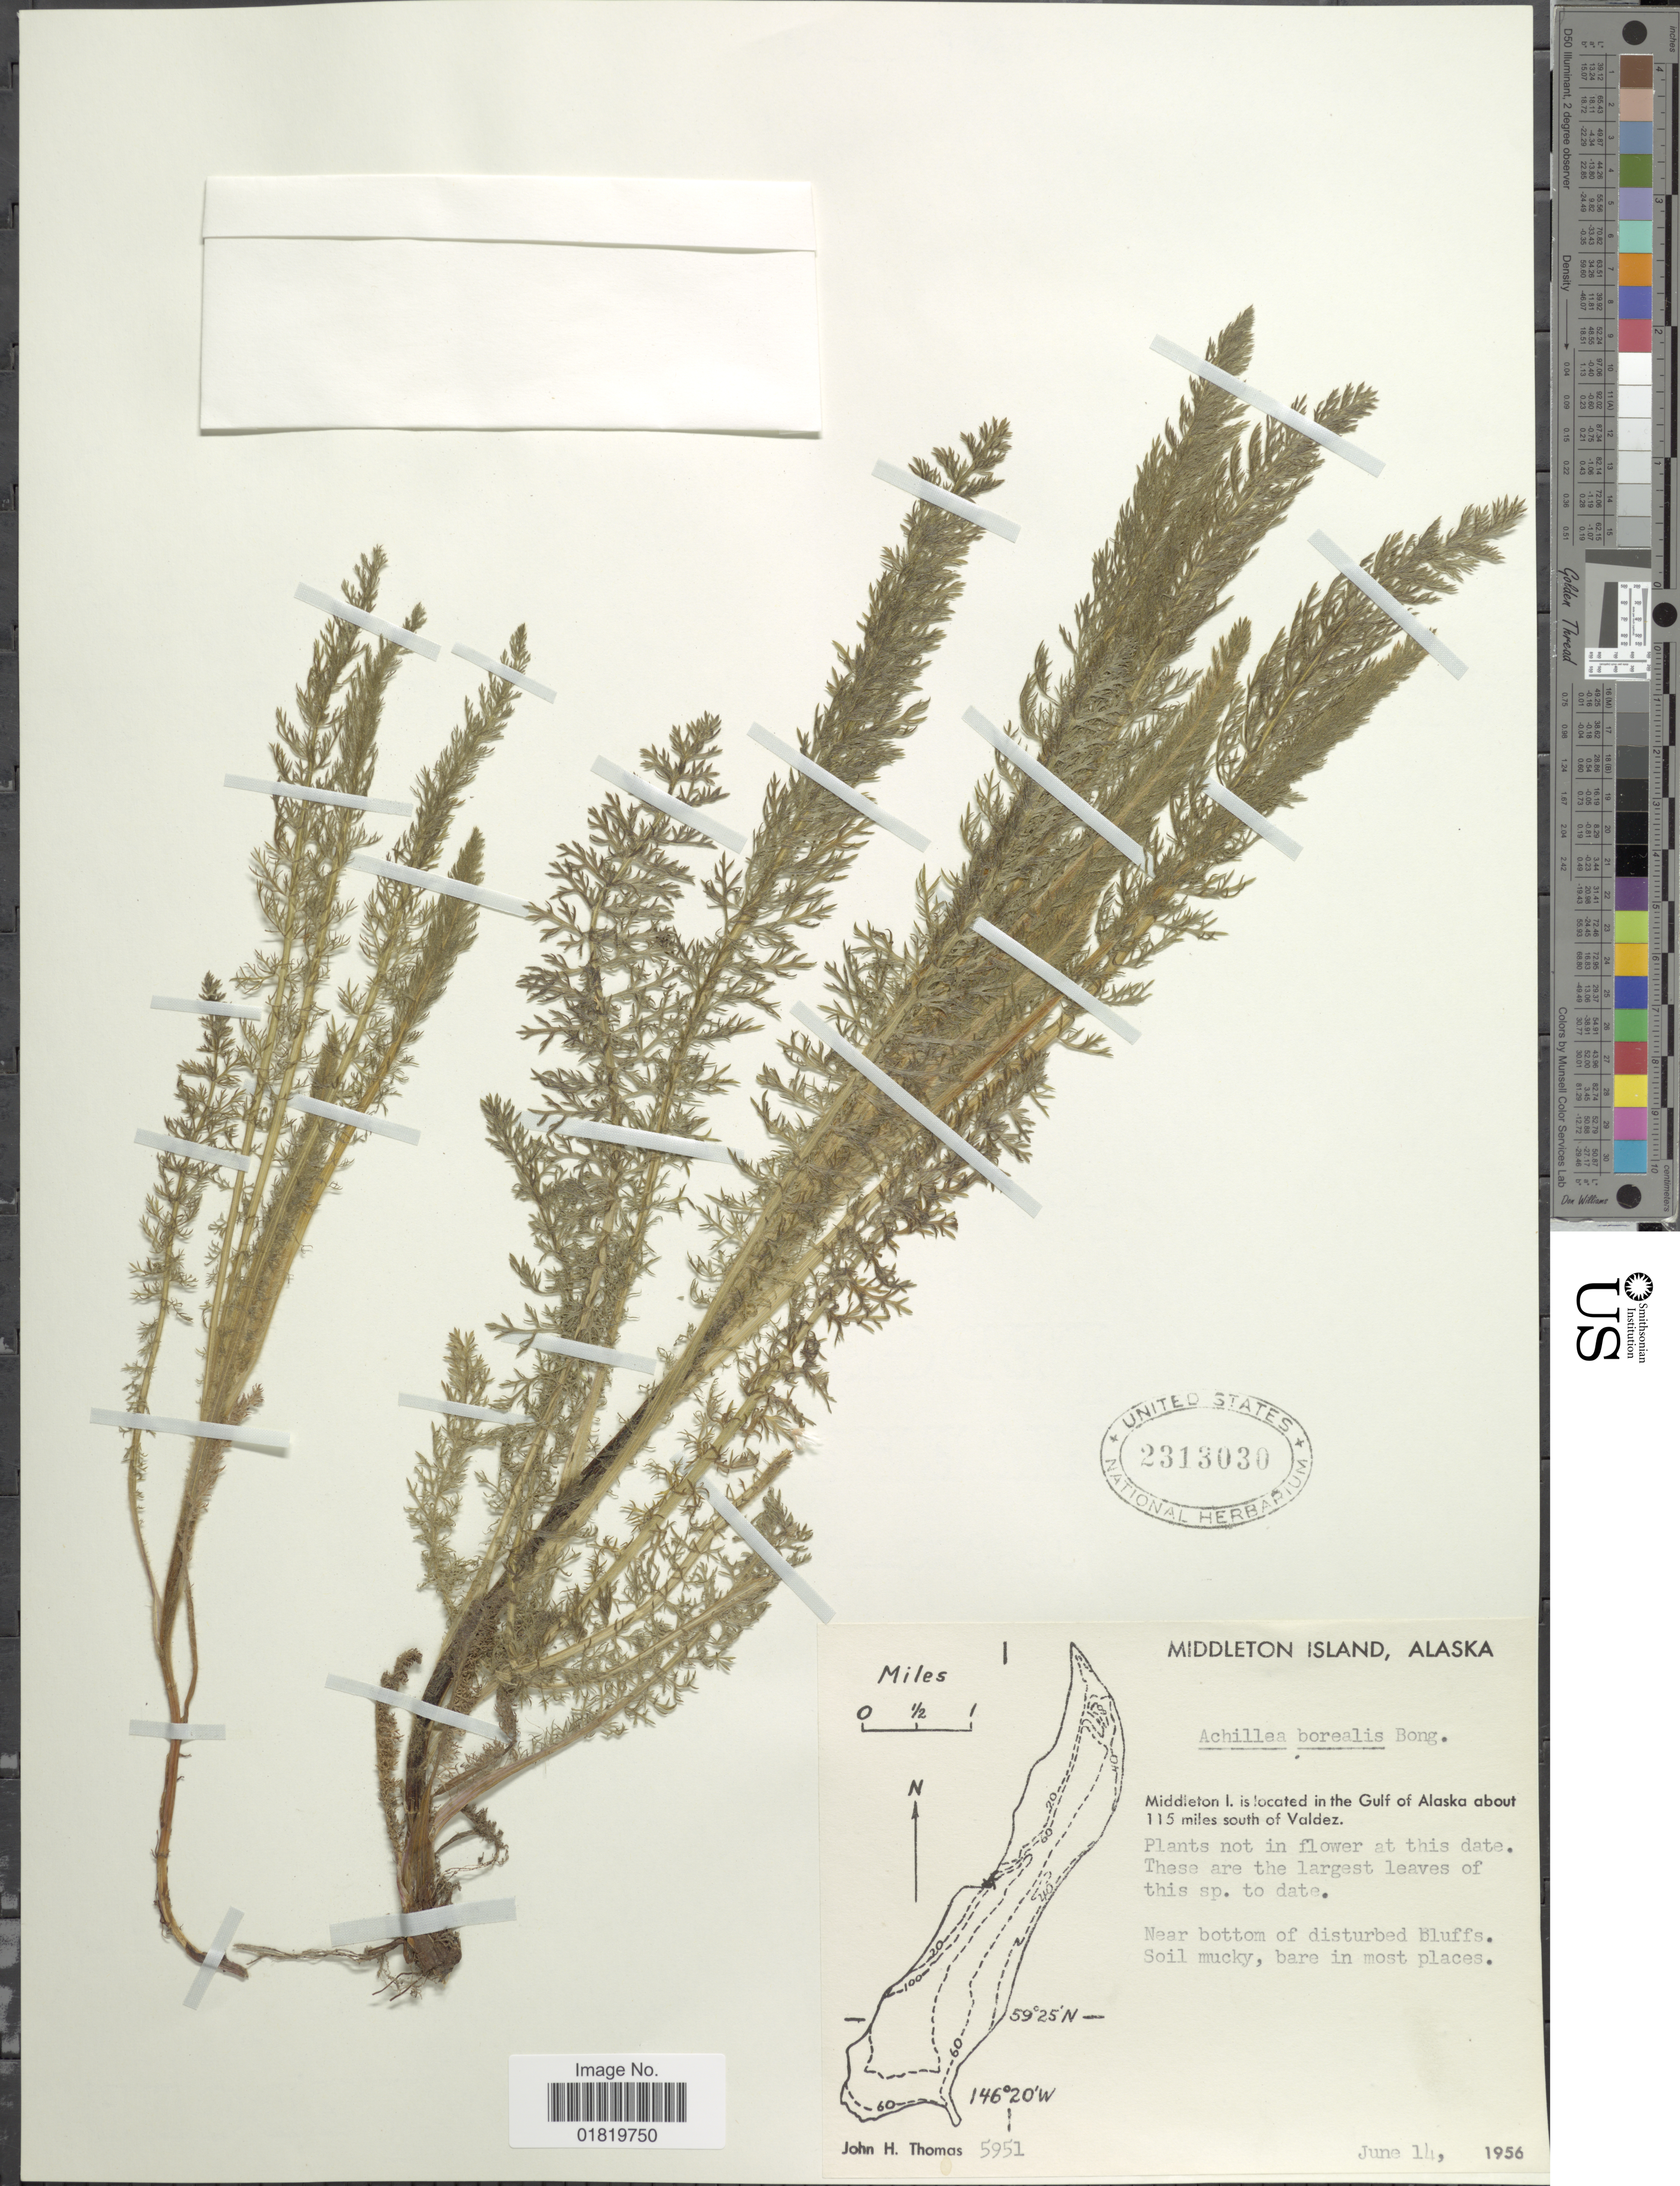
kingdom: Plantae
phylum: Tracheophyta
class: Magnoliopsida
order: Asterales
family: Asteraceae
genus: Achillea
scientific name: Achillea borealis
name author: Bong.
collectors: J. H. Thomas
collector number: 5951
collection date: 1956-06-14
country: United States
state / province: Alaska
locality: Middleton Island, in the Gulf of Alaska about 115 miles south of Valdez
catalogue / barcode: US 2313030